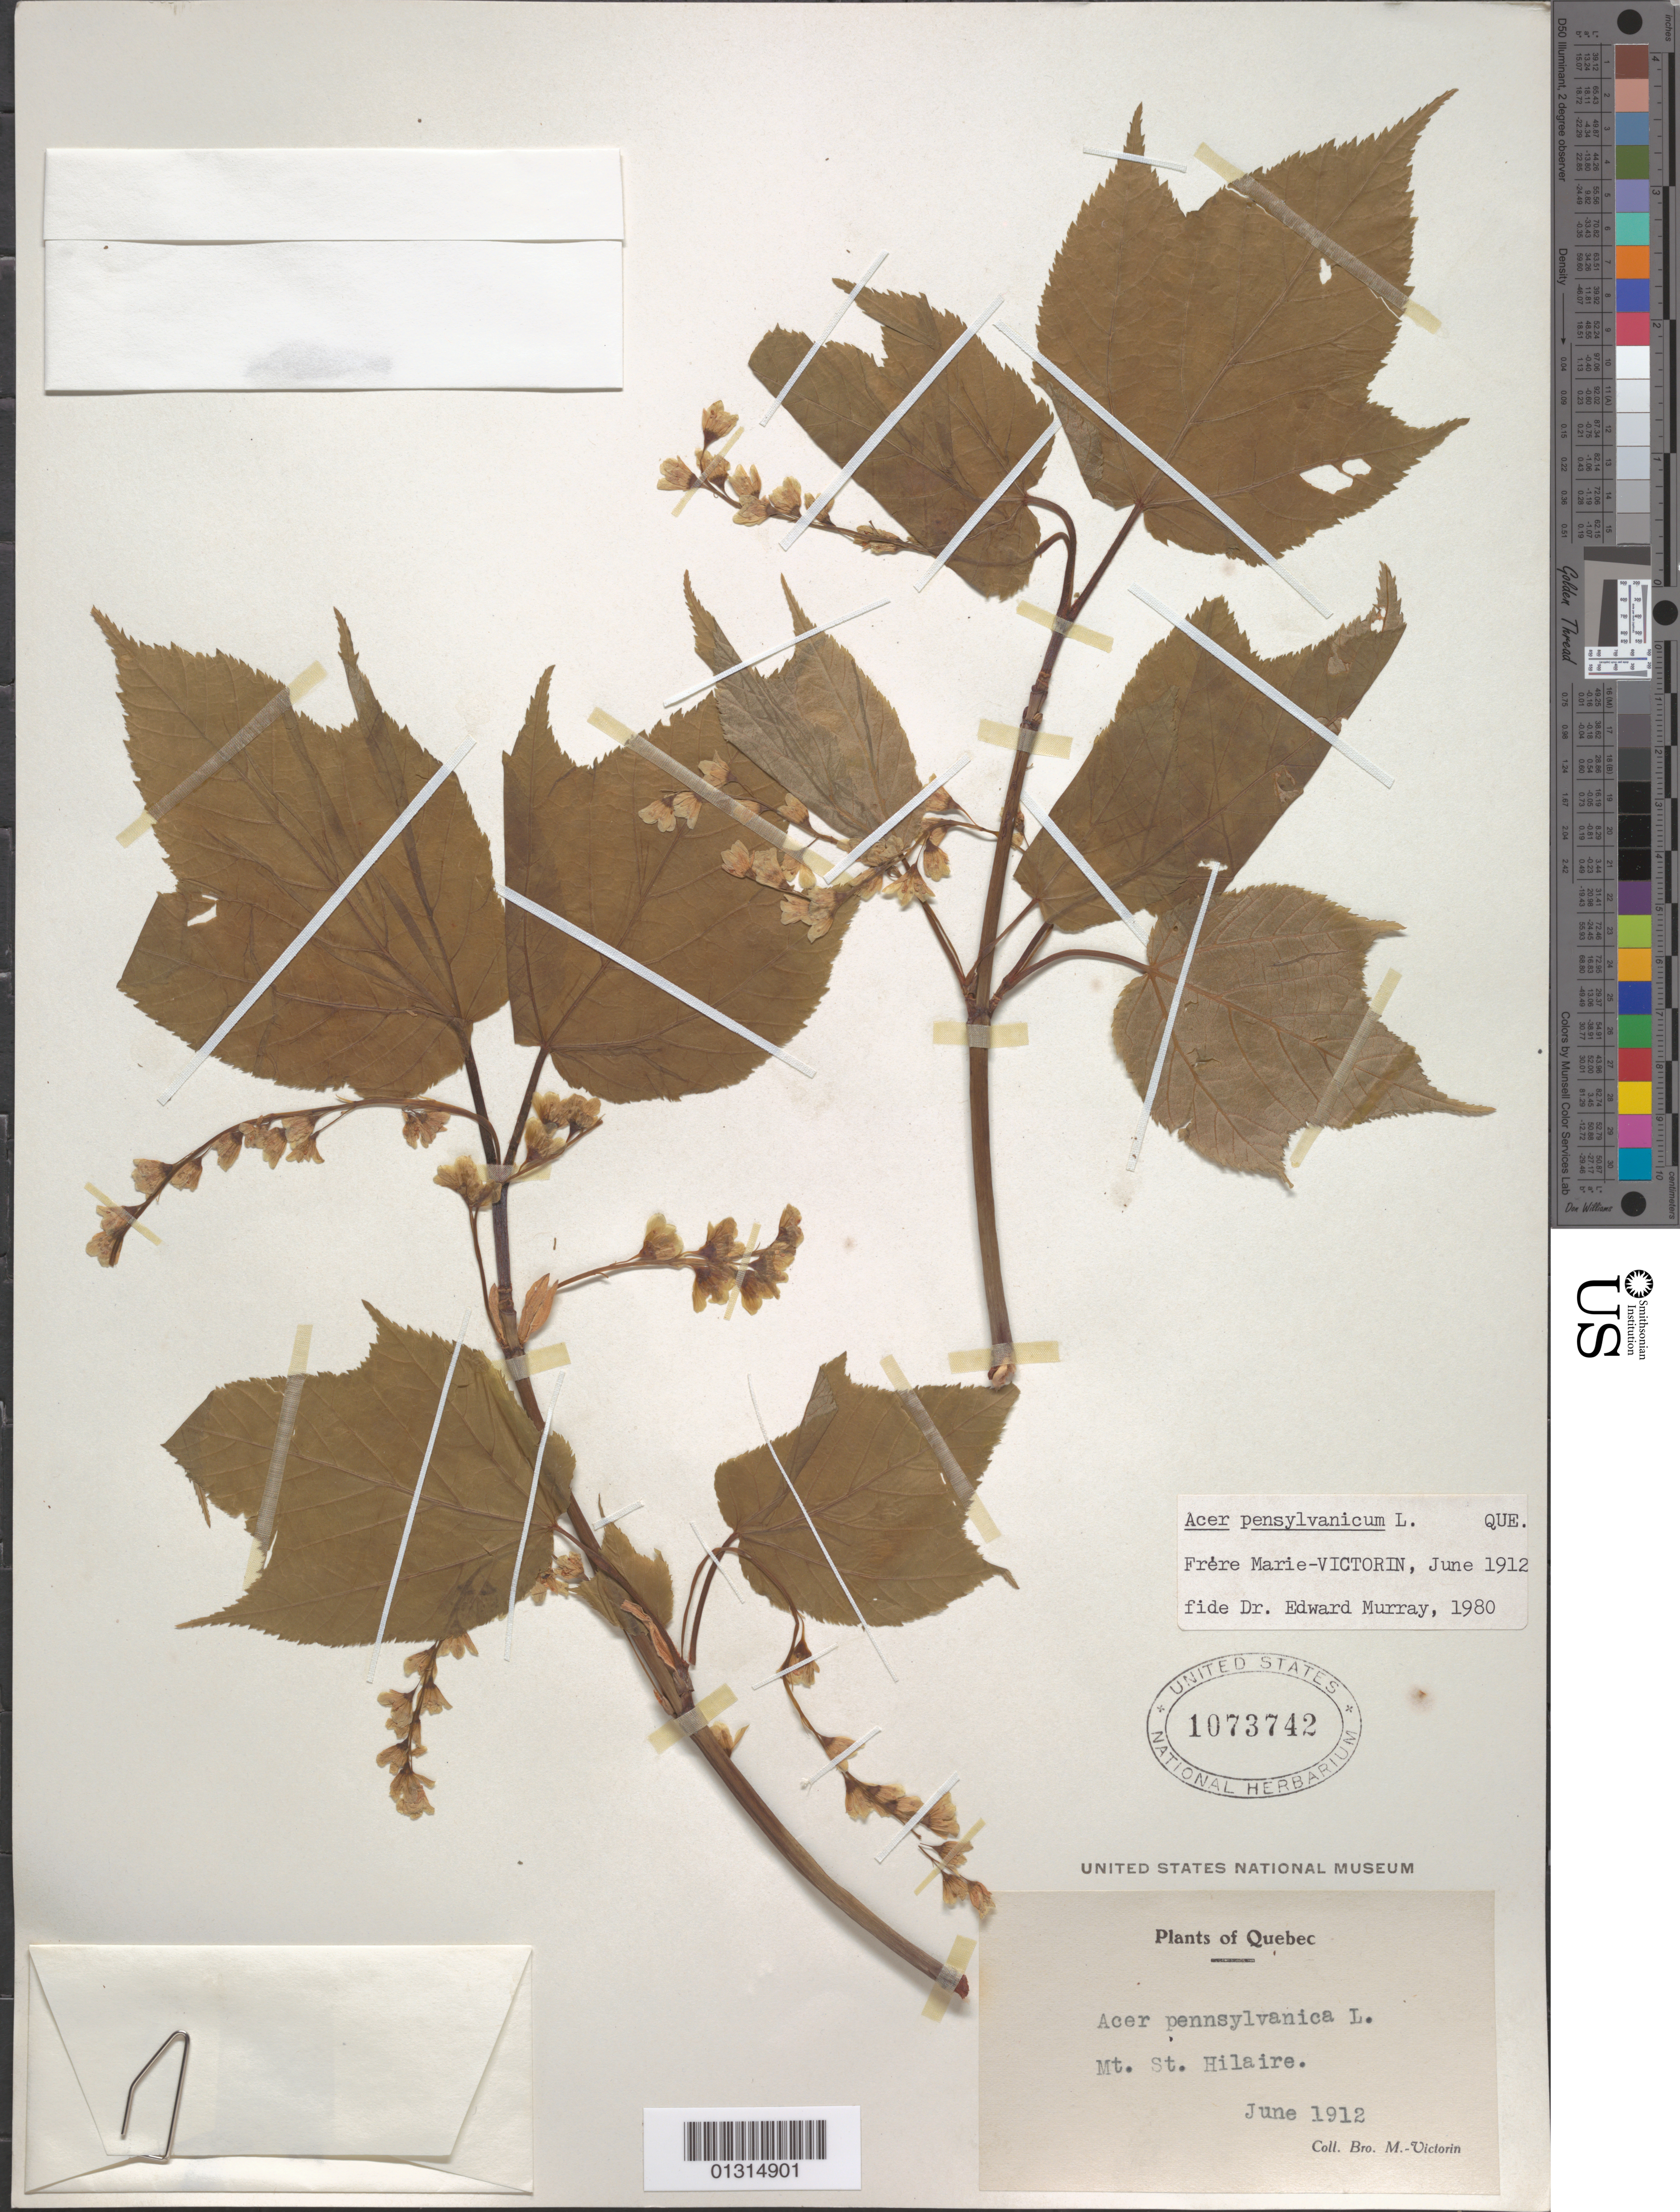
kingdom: Plantae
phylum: Tracheophyta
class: Magnoliopsida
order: Sapindales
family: Sapindaceae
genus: Acer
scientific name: Acer pensylvanicum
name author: L.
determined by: Murray, Edward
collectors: Fr. Marie-Victorin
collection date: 1912-06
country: Canada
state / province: New Brunswick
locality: Mt. St. Hilaire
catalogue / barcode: US 1073742